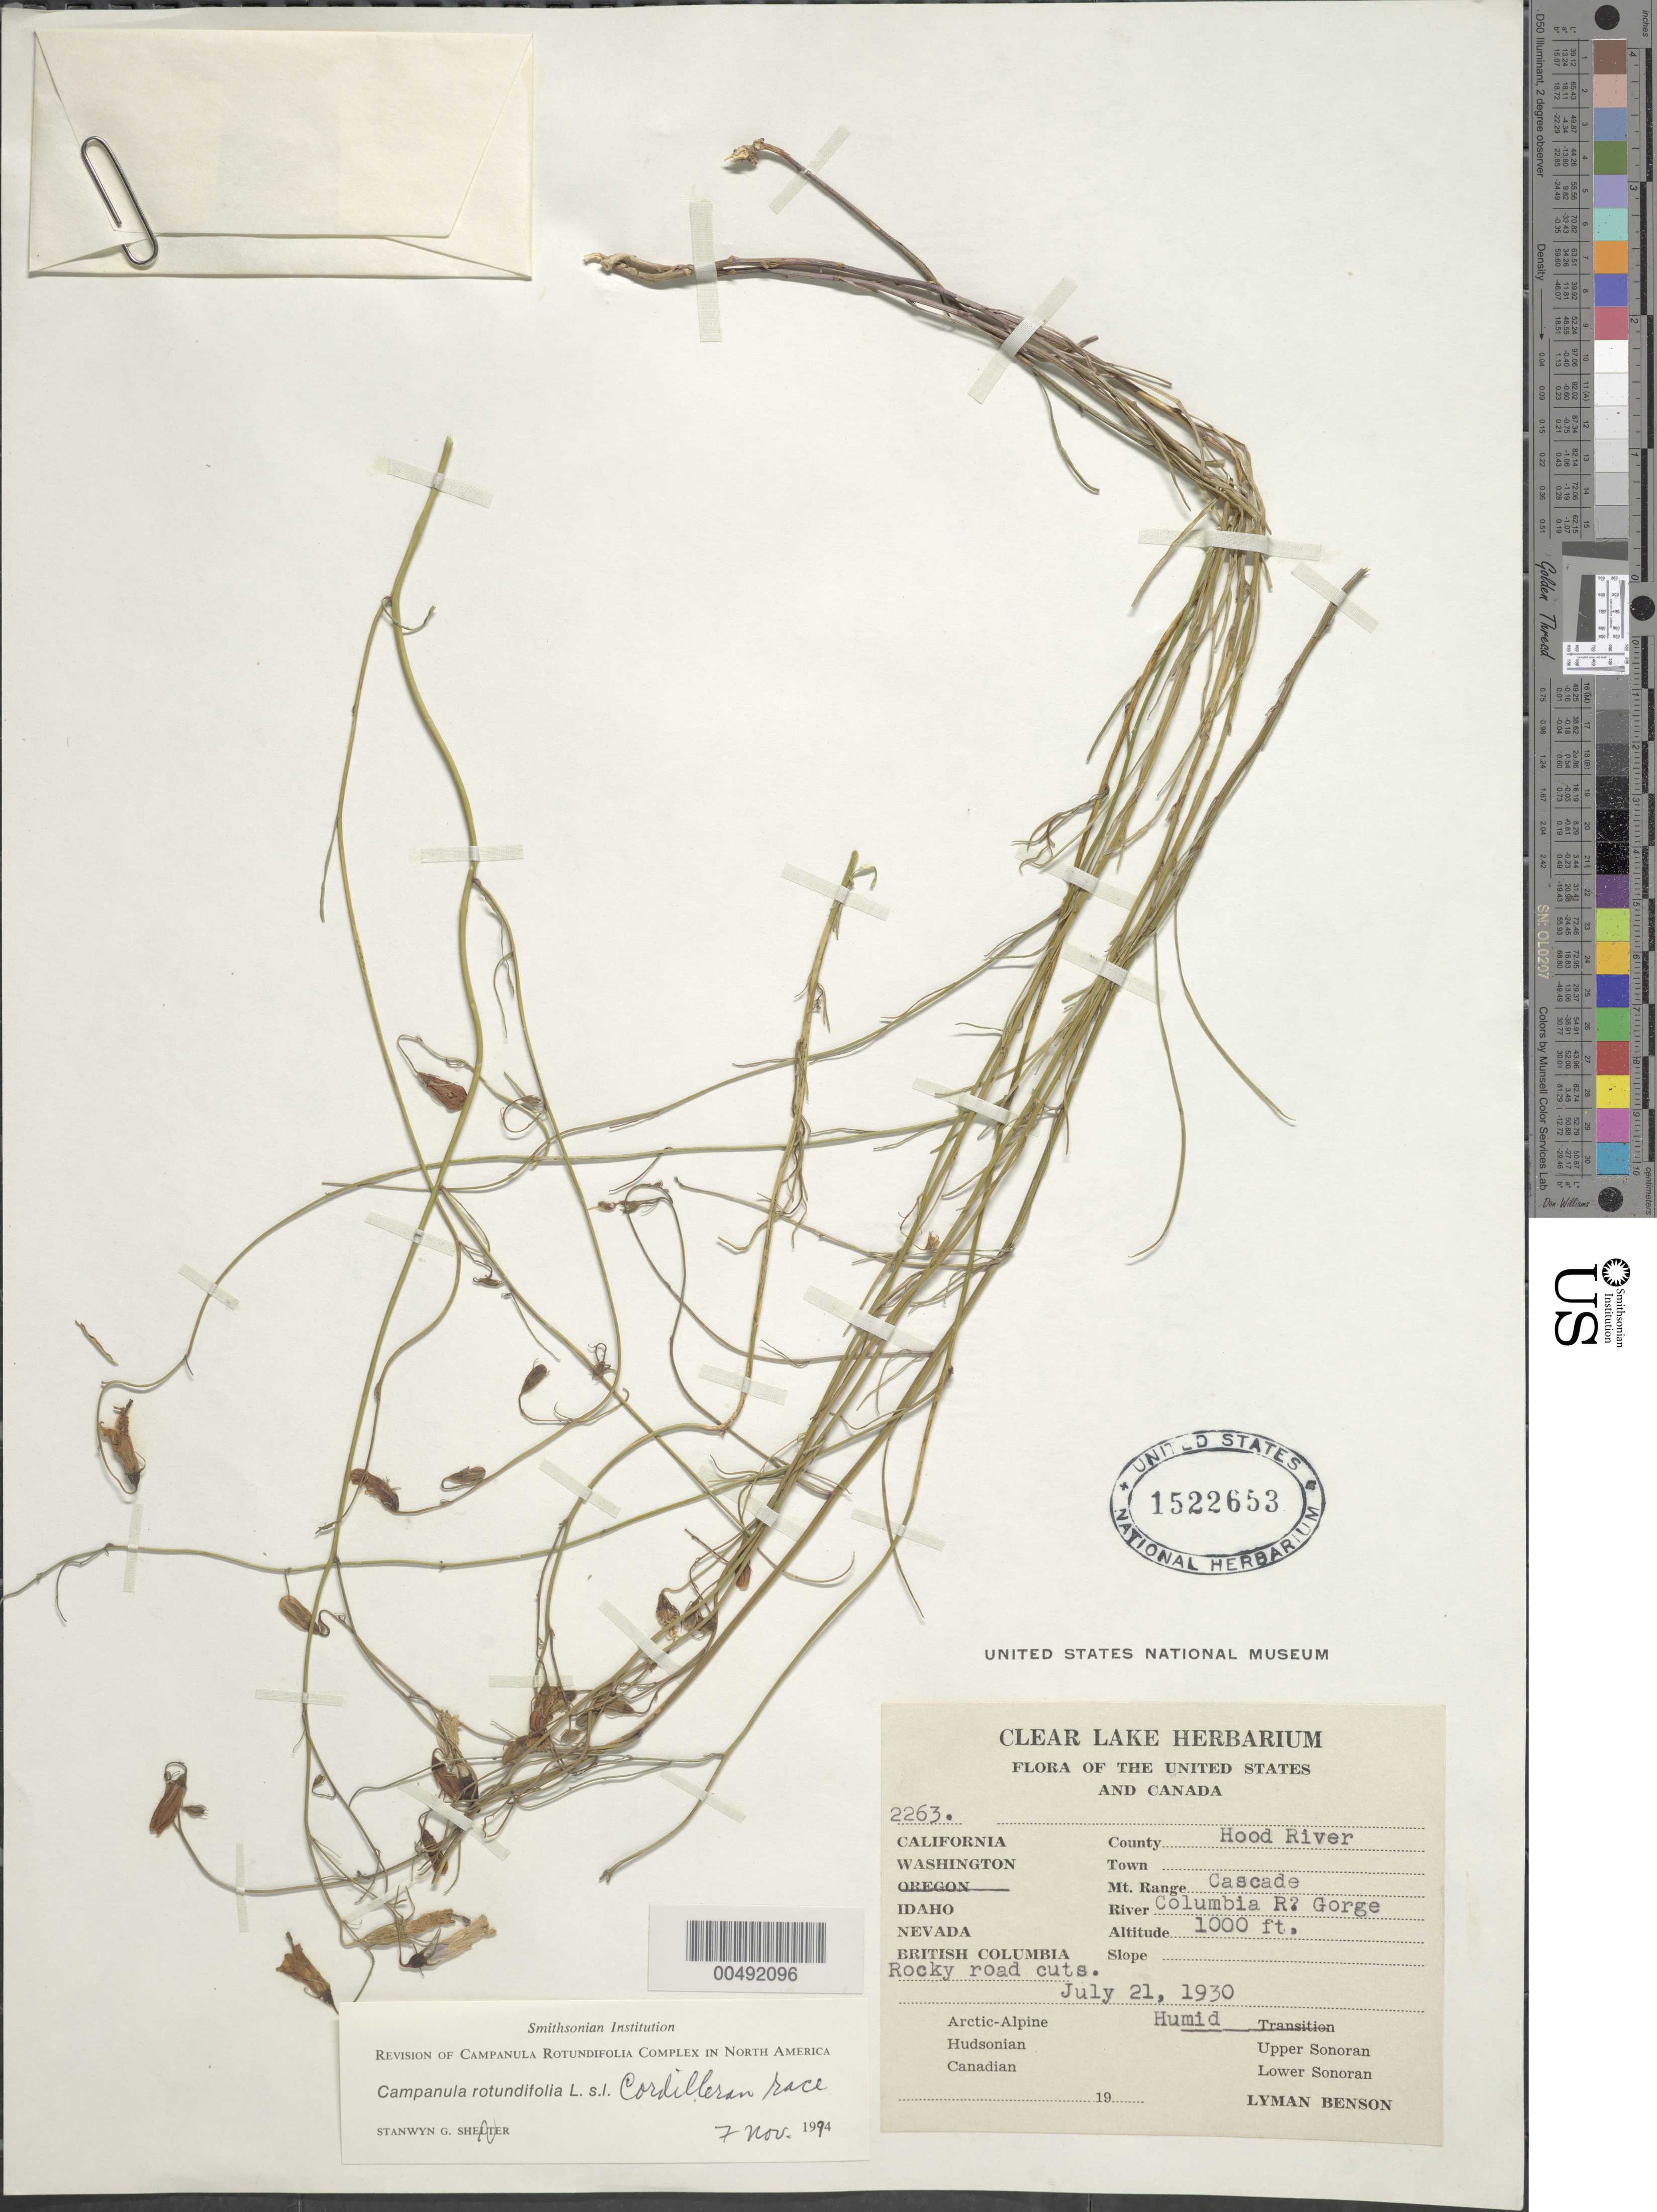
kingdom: Plantae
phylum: Tracheophyta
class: Magnoliopsida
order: Asterales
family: Campanulaceae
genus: Campanula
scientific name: Campanula rotundifolia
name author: L.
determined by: Shetler, Stanwyn G., (US), NMNH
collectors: L. D. Benson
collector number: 2263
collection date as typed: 21 Jul 1930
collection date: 1930-07-21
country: United States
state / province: Oregon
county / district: Hood River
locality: Cascade Mountain Range; Columbia River Gorge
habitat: Humid Transition Zone; rocky road cuts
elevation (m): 305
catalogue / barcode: US 1522653